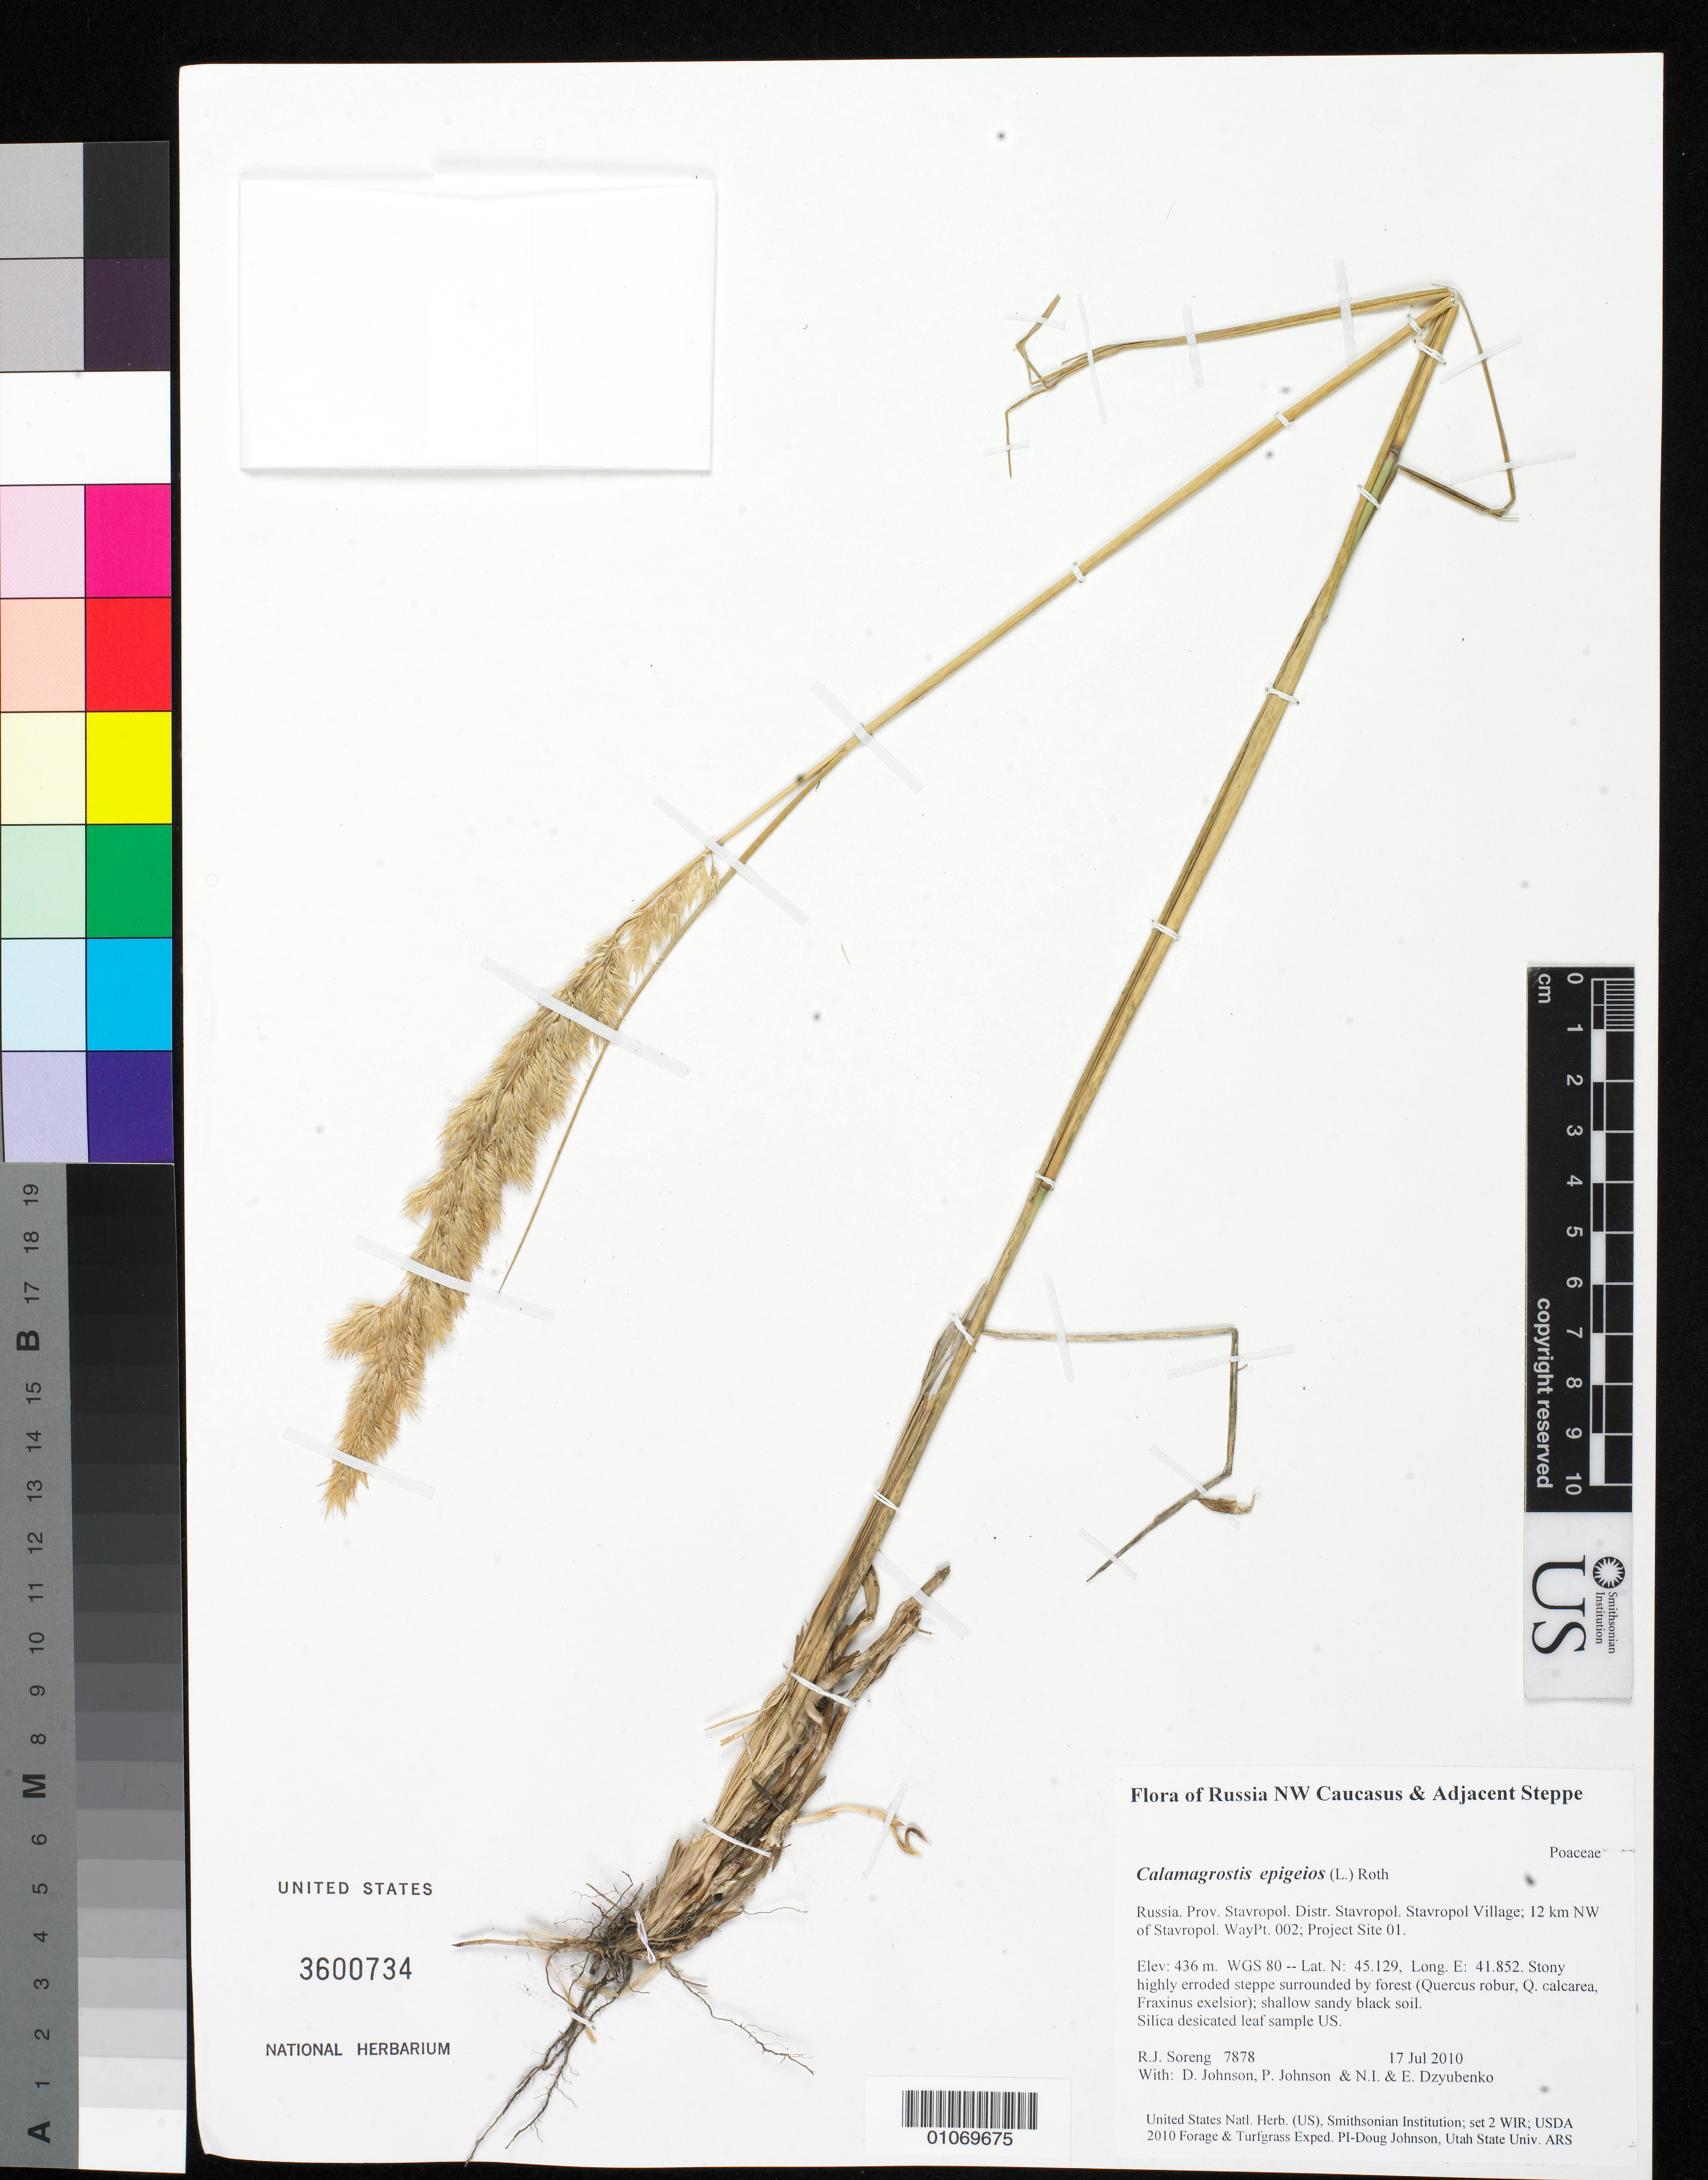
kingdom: Plantae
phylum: Tracheophyta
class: Liliopsida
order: Poales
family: Poaceae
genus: Calamagrostis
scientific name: Calamagrostis epigeios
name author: (L.) Roth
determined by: Soreng, Robert J., Research Associate (BOT), Smithsonian Institution - National Museum of Natural History (UNITED STATES)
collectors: R. J. Soreng, D. Johnson, P. Johnson, N. Dzyubenko & E. Dzyubenko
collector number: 7878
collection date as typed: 17 Jul 2010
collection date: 2010-07-17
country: Russian Federation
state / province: Stavropol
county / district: Stavropol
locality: Stavropol Village; 12 km NW of Stavropol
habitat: Stony highly erroded steppe surrounded by forest (Quercus robur, Q. calcarea, Fraxinus exelsior); shallow sandy black soil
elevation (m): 436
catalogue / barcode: US 3600734